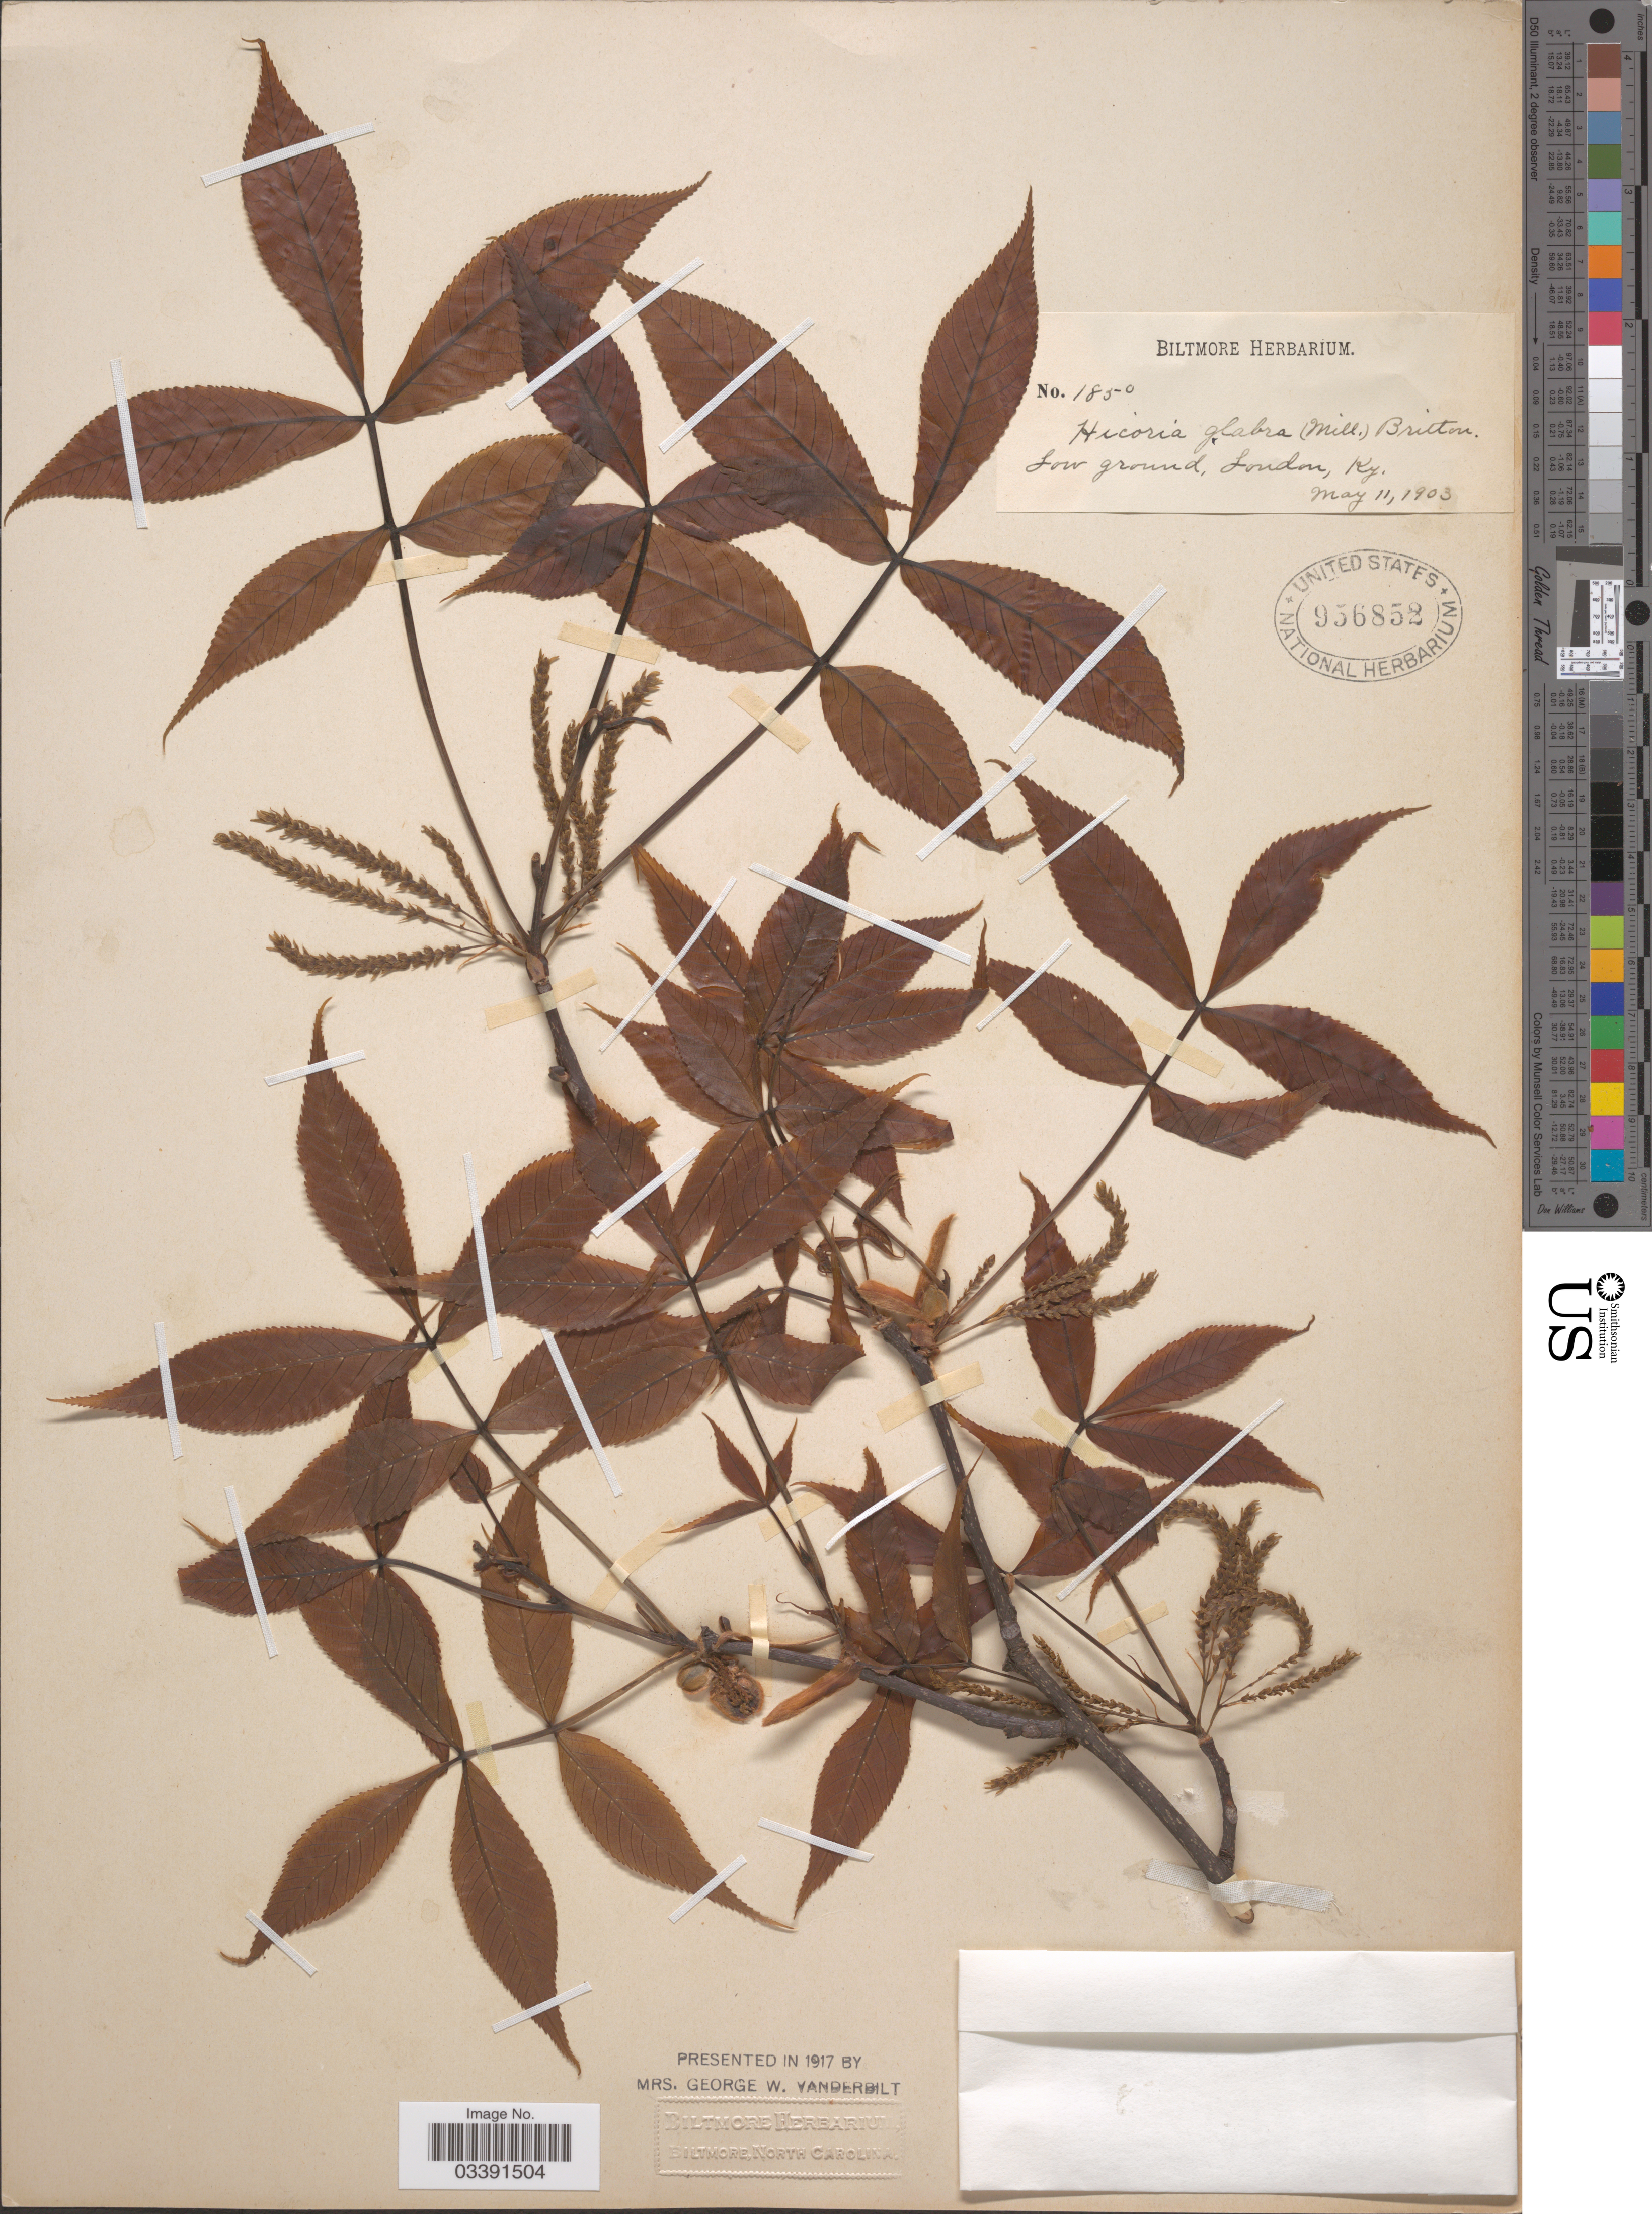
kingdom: Plantae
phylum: Tracheophyta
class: Magnoliopsida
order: Fagales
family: Juglandaceae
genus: Carya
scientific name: Carya glabra var. glabra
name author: (Mill.) Sweet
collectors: ex herb. Biltmore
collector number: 1850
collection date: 1903-05-11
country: United States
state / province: Kentucky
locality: Low ground, London.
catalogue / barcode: US 956852